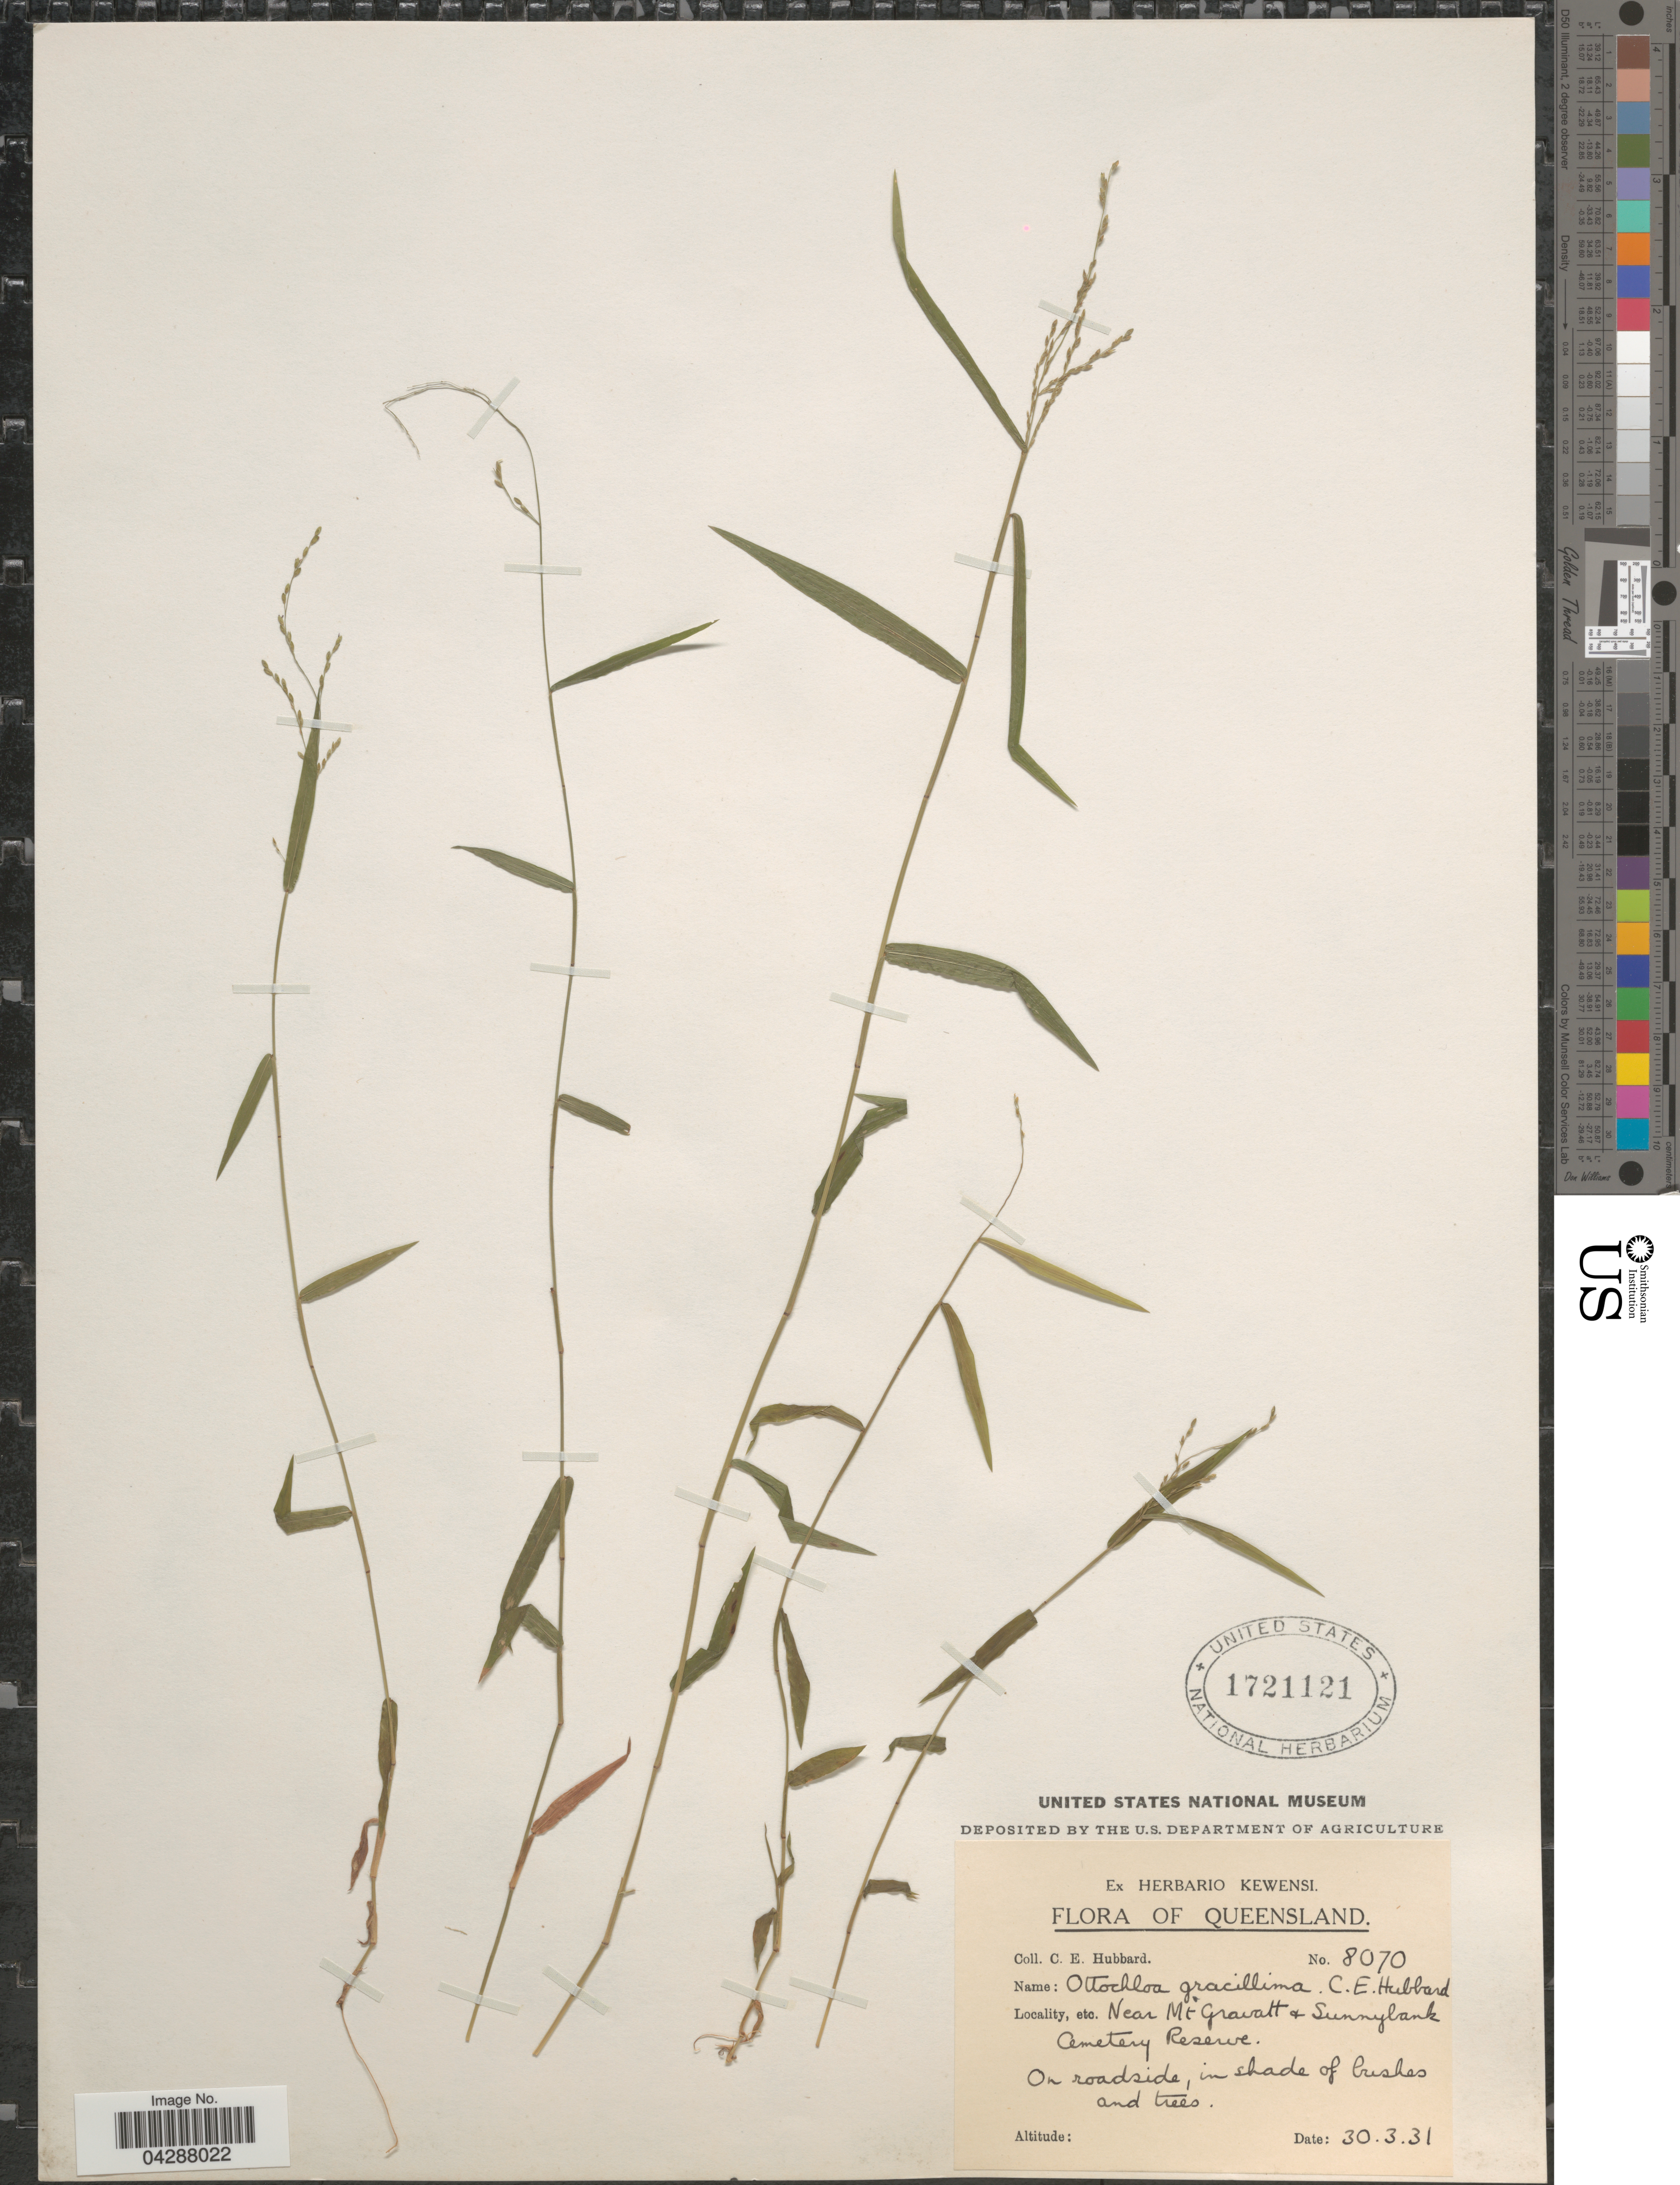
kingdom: Plantae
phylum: Tracheophyta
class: Liliopsida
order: Poales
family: Poaceae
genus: Ottochloa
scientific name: Ottochloa gracillima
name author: C.E. Hubb.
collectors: C. E. Hubbard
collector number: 8070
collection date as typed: Transcribed d/m/y: 30/3/31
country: Australia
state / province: Queensland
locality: Near Mt Gravatt + Sunnybank Cemetery Reserve.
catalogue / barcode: US 1721121